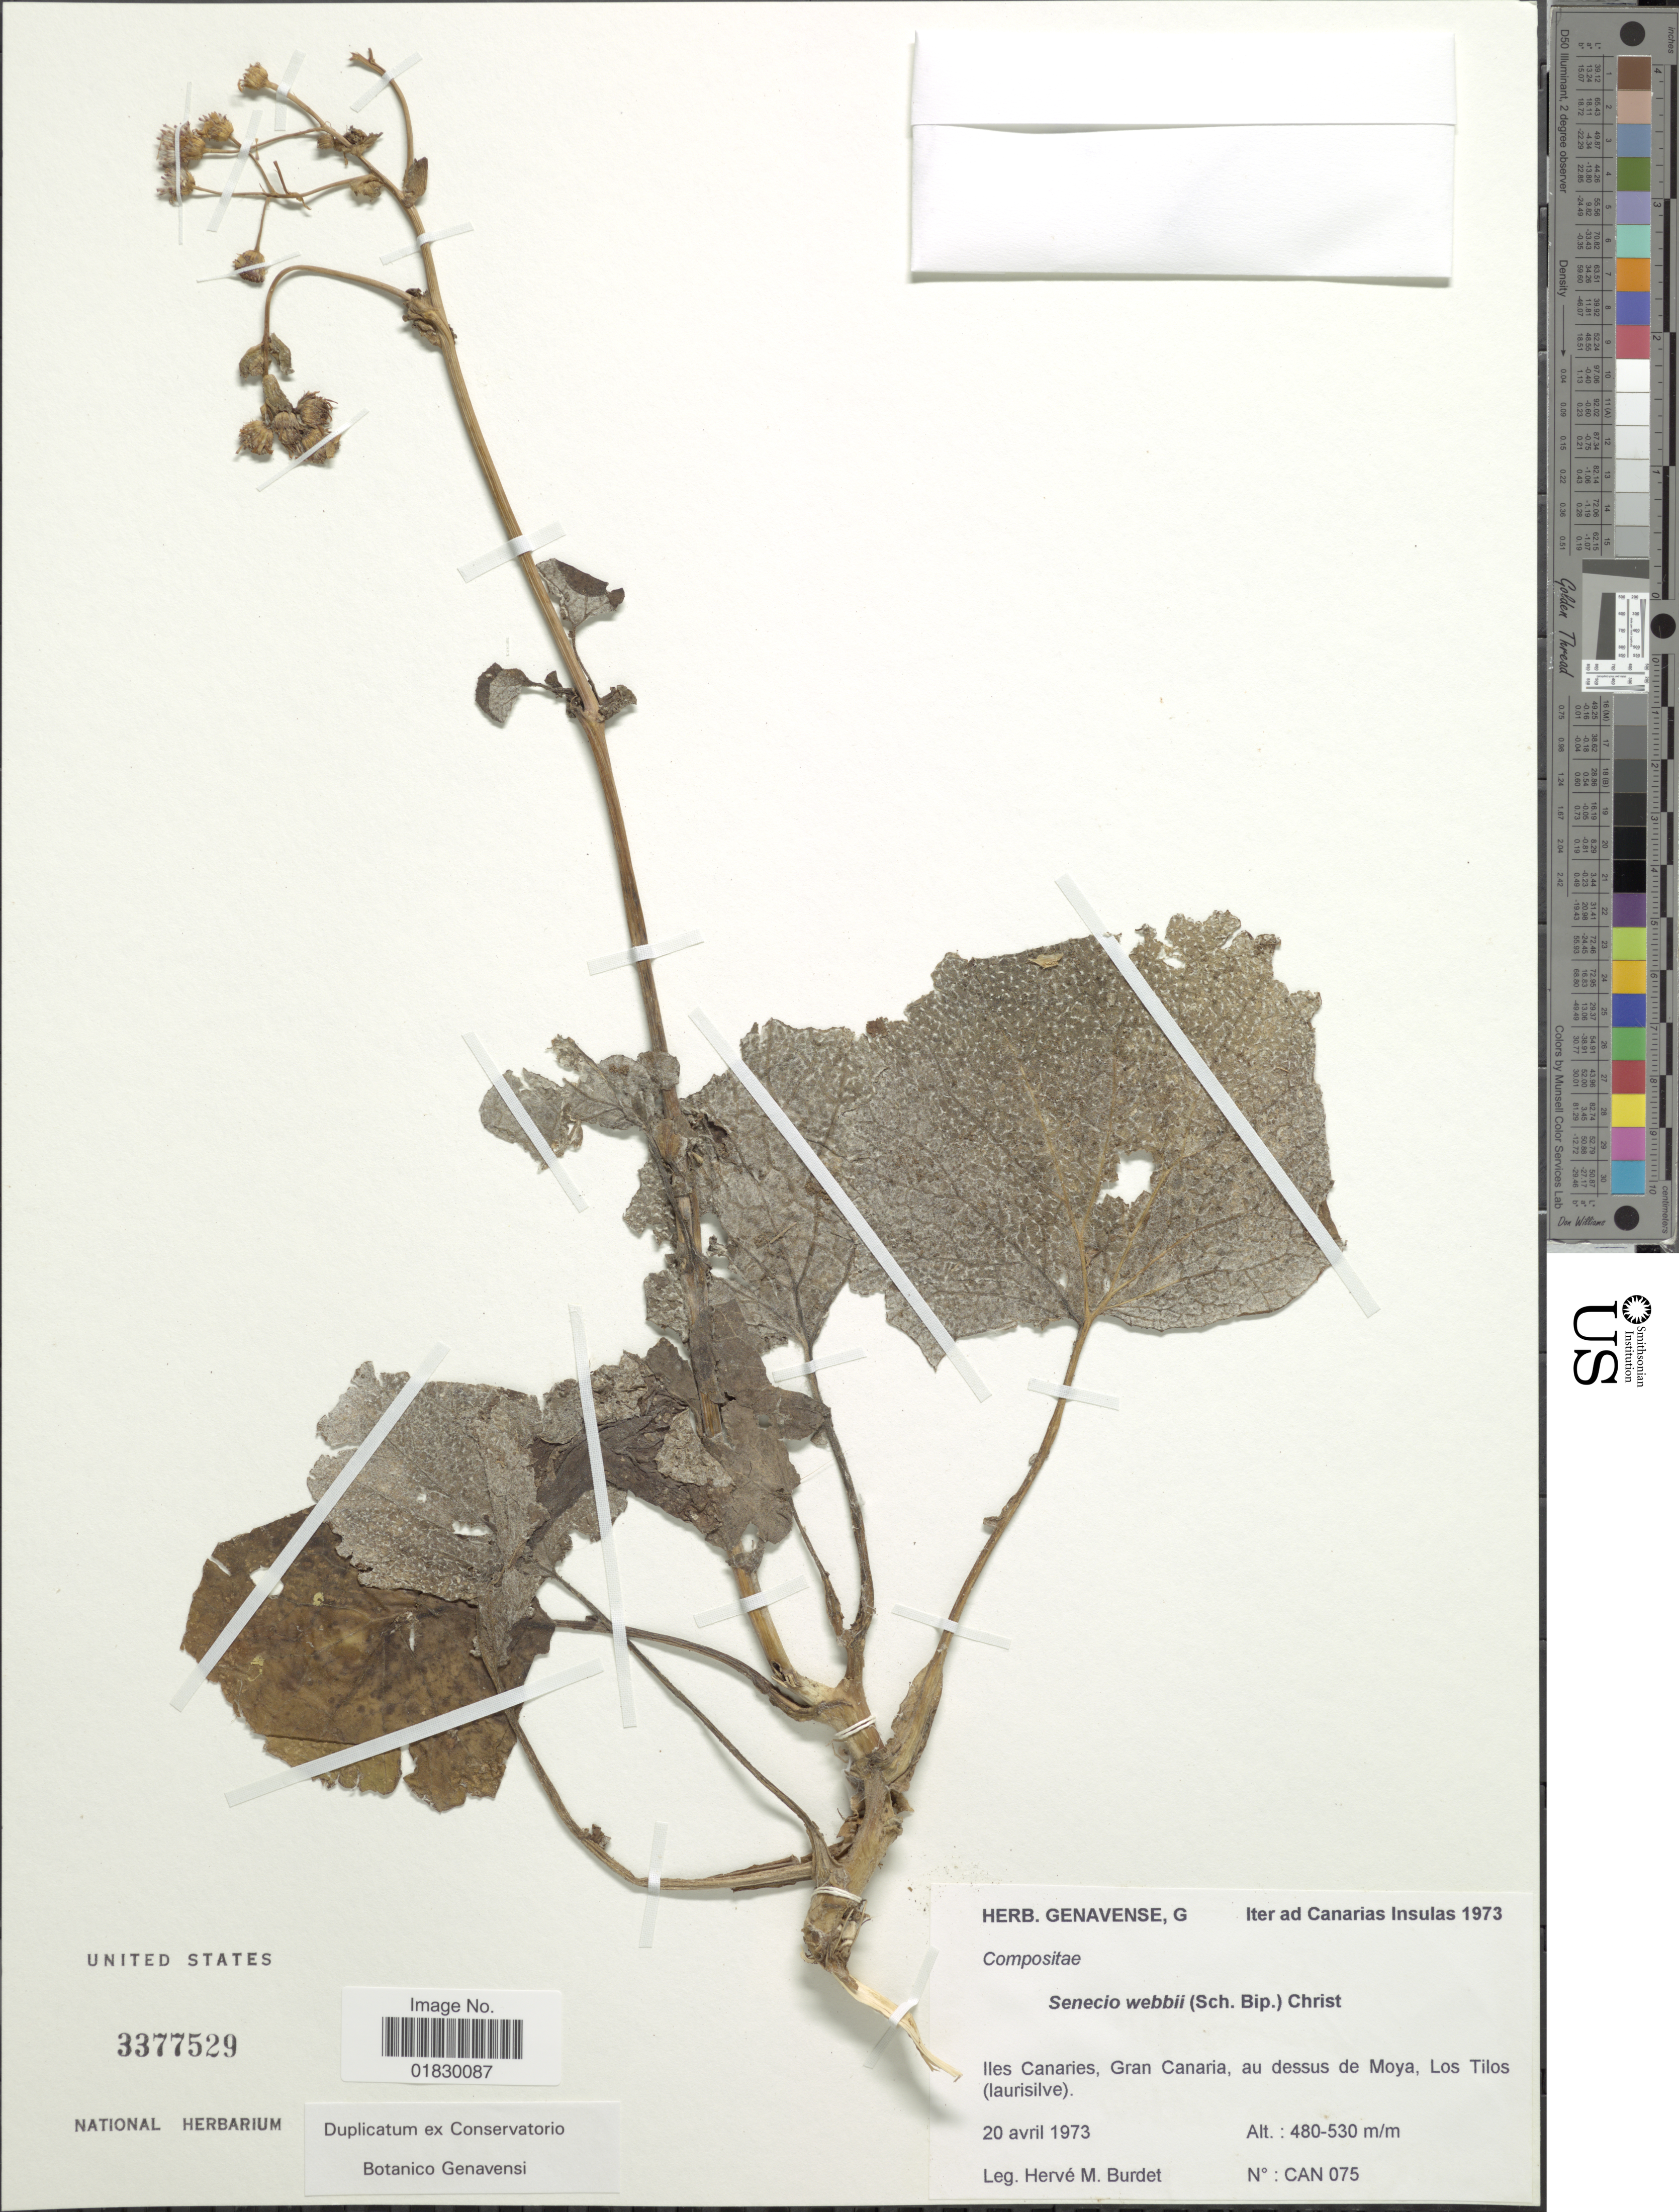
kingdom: Plantae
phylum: Tracheophyta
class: Magnoliopsida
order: Asterales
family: Asteraceae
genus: Pericallis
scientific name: Pericallis webbii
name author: (Sch. Bip.) Bolle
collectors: H. M. Burdet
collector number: CAN 075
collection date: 1973-04-20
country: Spain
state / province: Canarias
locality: Iter ad Canarias Insulas, Iles Canaria, au dessud de Moya, Los Tilos (Laurisilve)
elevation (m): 480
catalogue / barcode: US 3377529